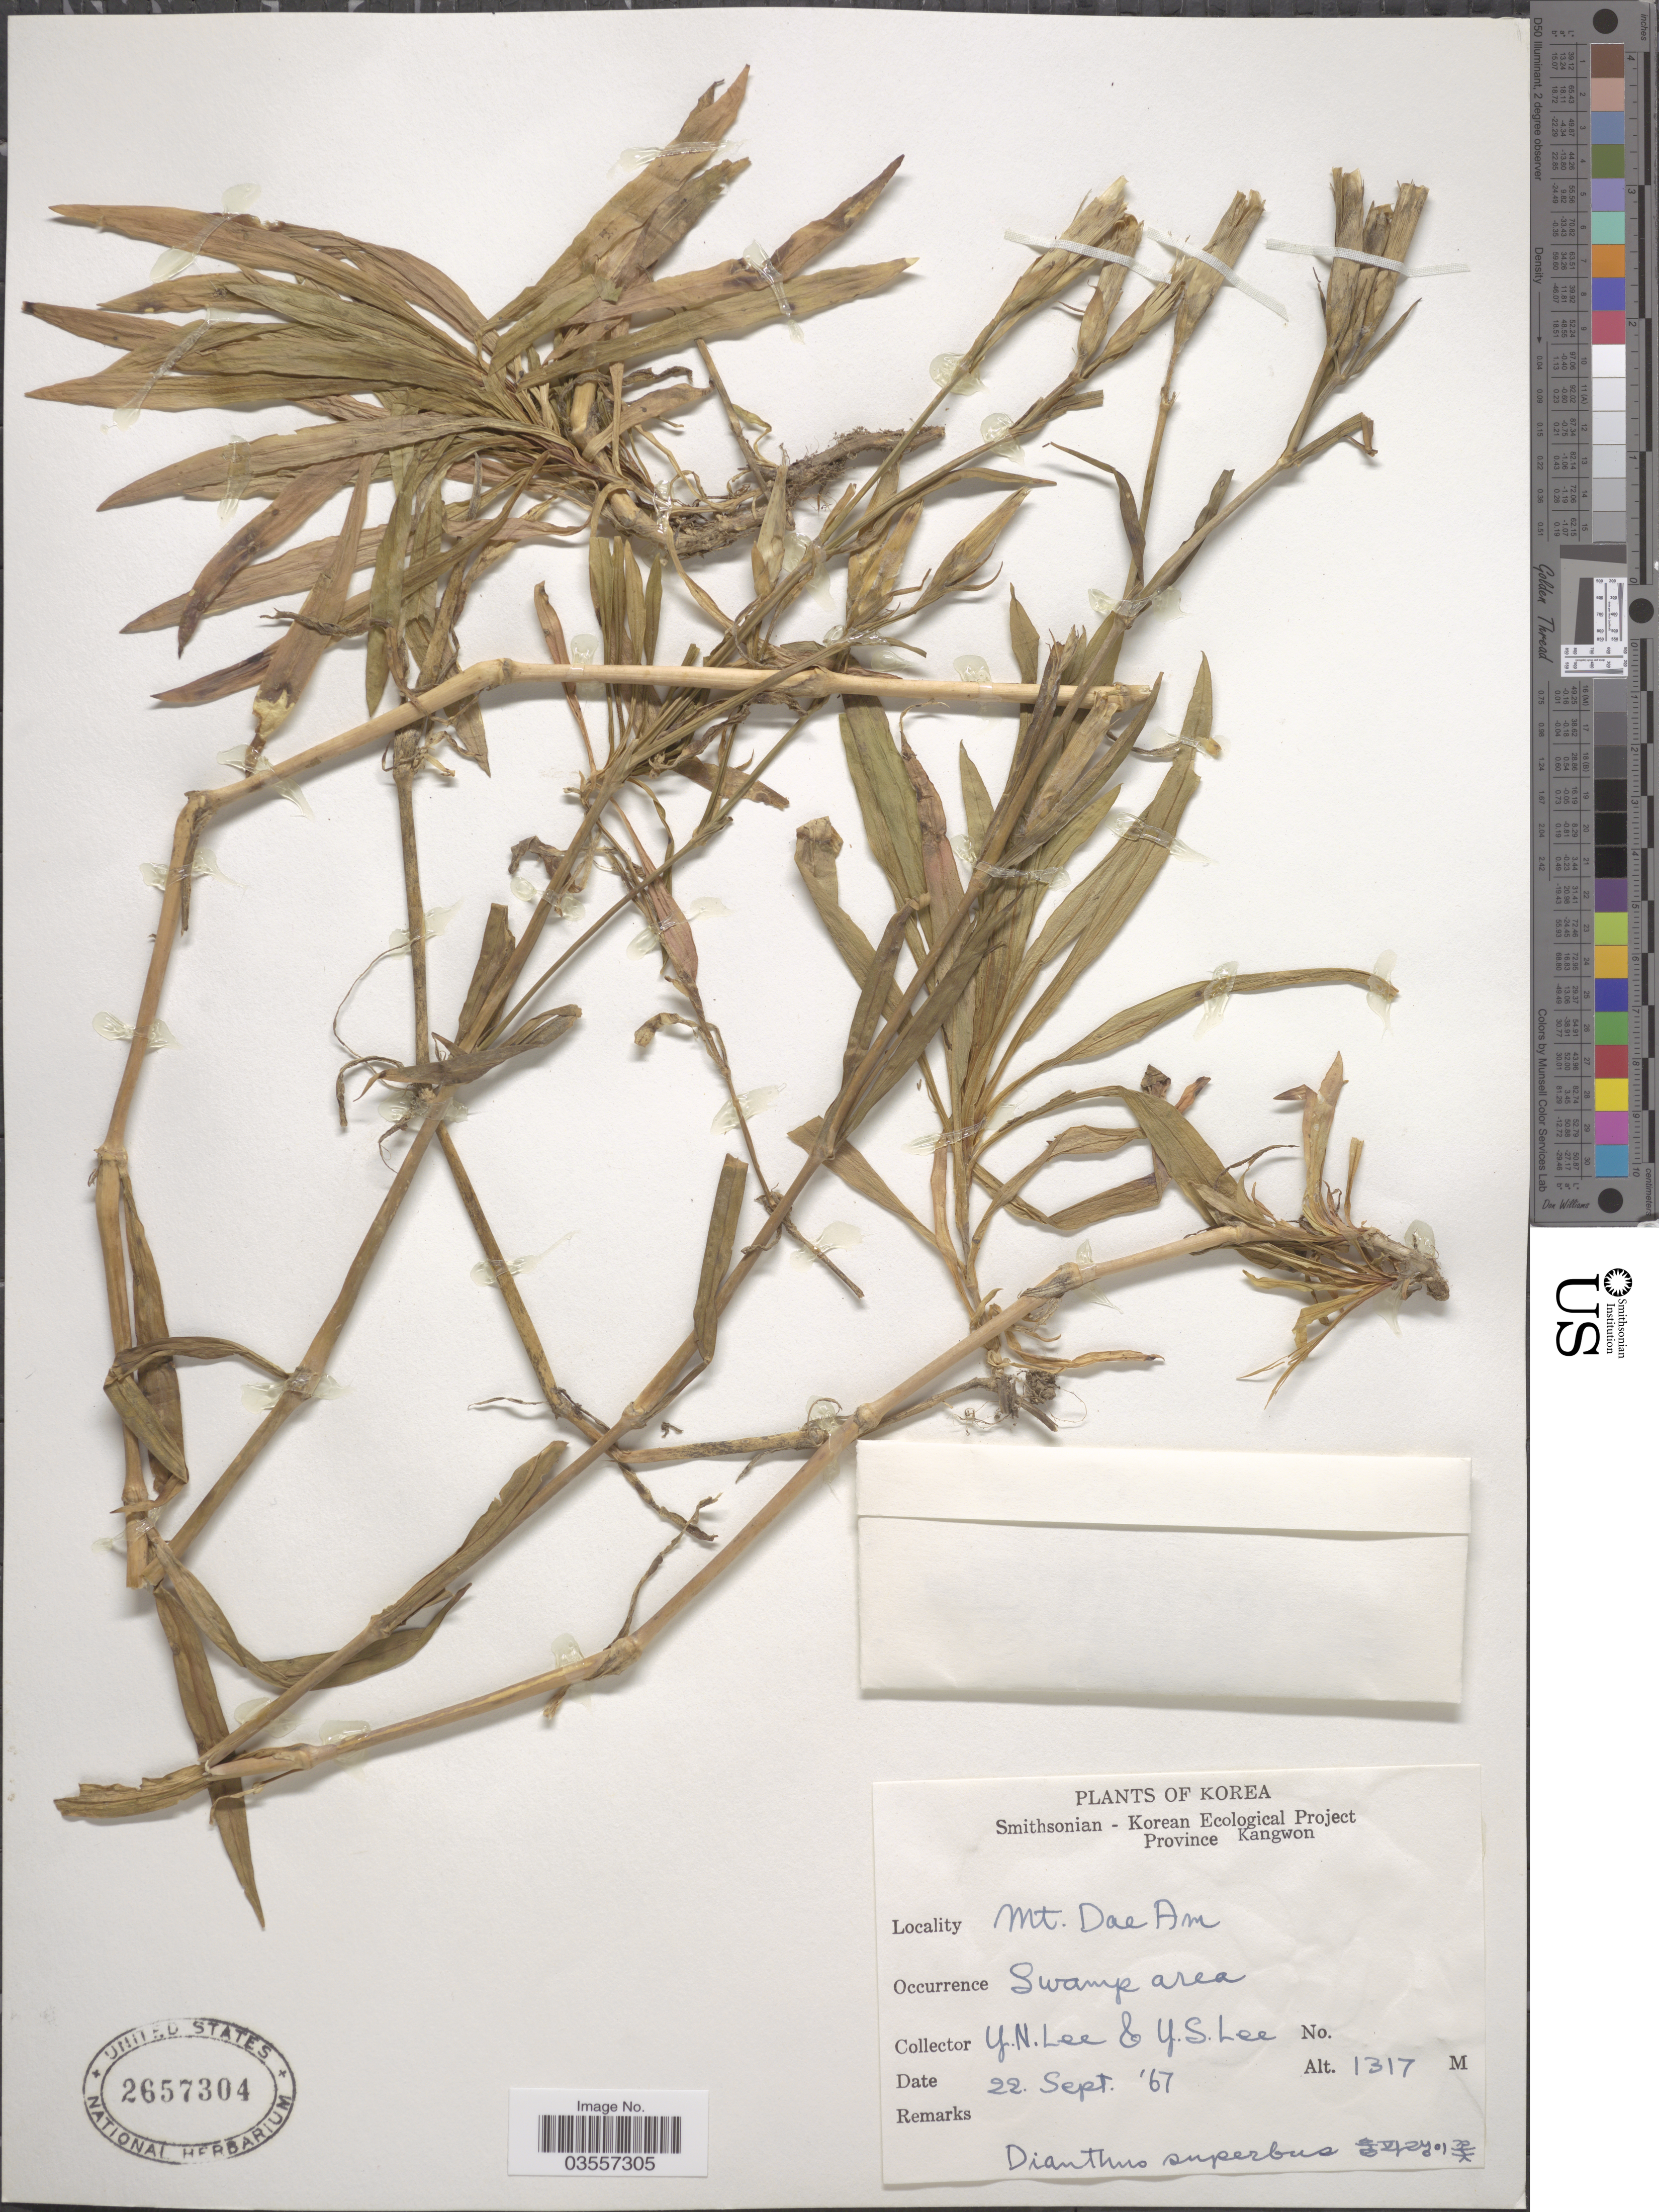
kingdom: Plantae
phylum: Tracheophyta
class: Magnoliopsida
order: Caryophyllales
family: Caryophyllaceae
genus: Dianthus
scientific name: Dianthus superbus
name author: L.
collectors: Y. N. Lee & Y. S. Lee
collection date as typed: Transcribed d/m/y: 22/9/67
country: North Korea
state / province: Kangwon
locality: Mt. Dae Am.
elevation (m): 1317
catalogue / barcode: US 2657304